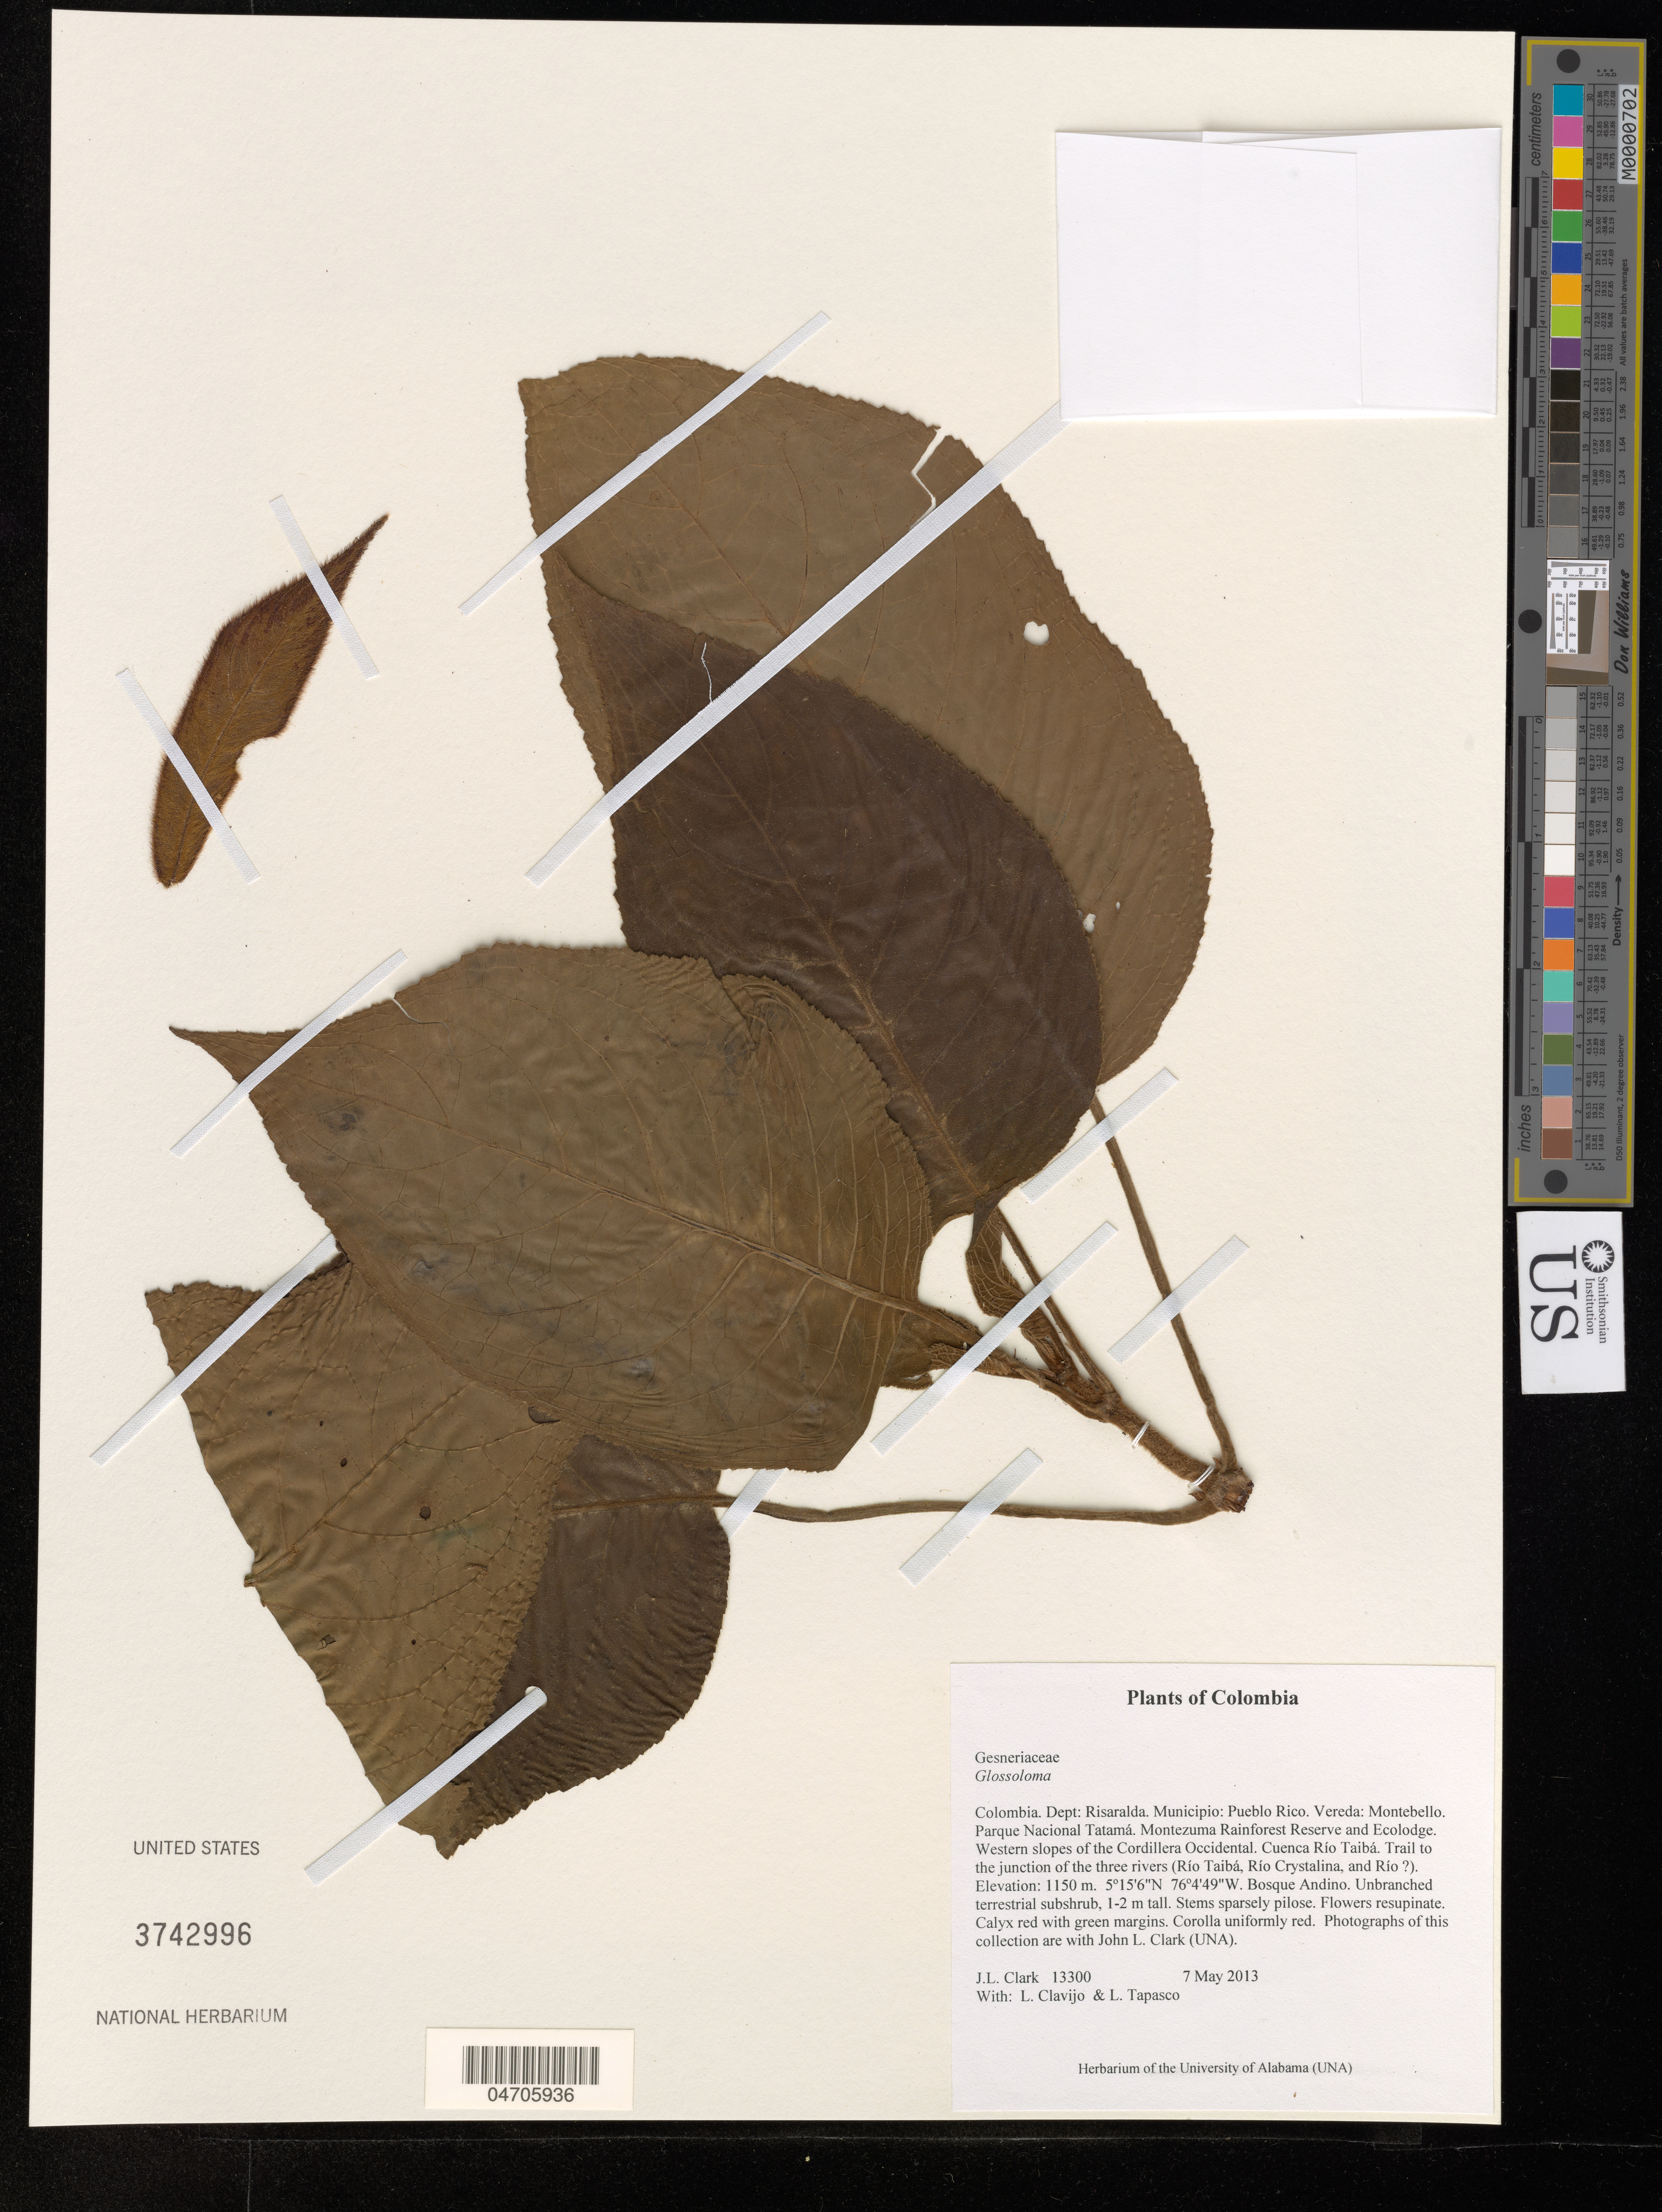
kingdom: Plantae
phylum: Tracheophyta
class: Magnoliopsida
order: Lamiales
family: Gesneriaceae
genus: Glossoloma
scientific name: Glossoloma sp.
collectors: J. L. Clark, L. Clavijo & L. Tapasco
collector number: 13300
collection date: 2013-05-07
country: Colombia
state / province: Risaralda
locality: Dept: Risaralda. Municipio: Pueblo Rico. Vereda: Montebello. Parque Nacional Tatamá. Montezuma Rainforest Reserve and Ecolodge. Western slopes of the Cordillera Occidental. Cuenca Río Taibá. Trail to the junction of the three rivers (Río Taibá, Río Crystalina, and Río ?).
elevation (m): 1150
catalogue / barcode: US 3742996